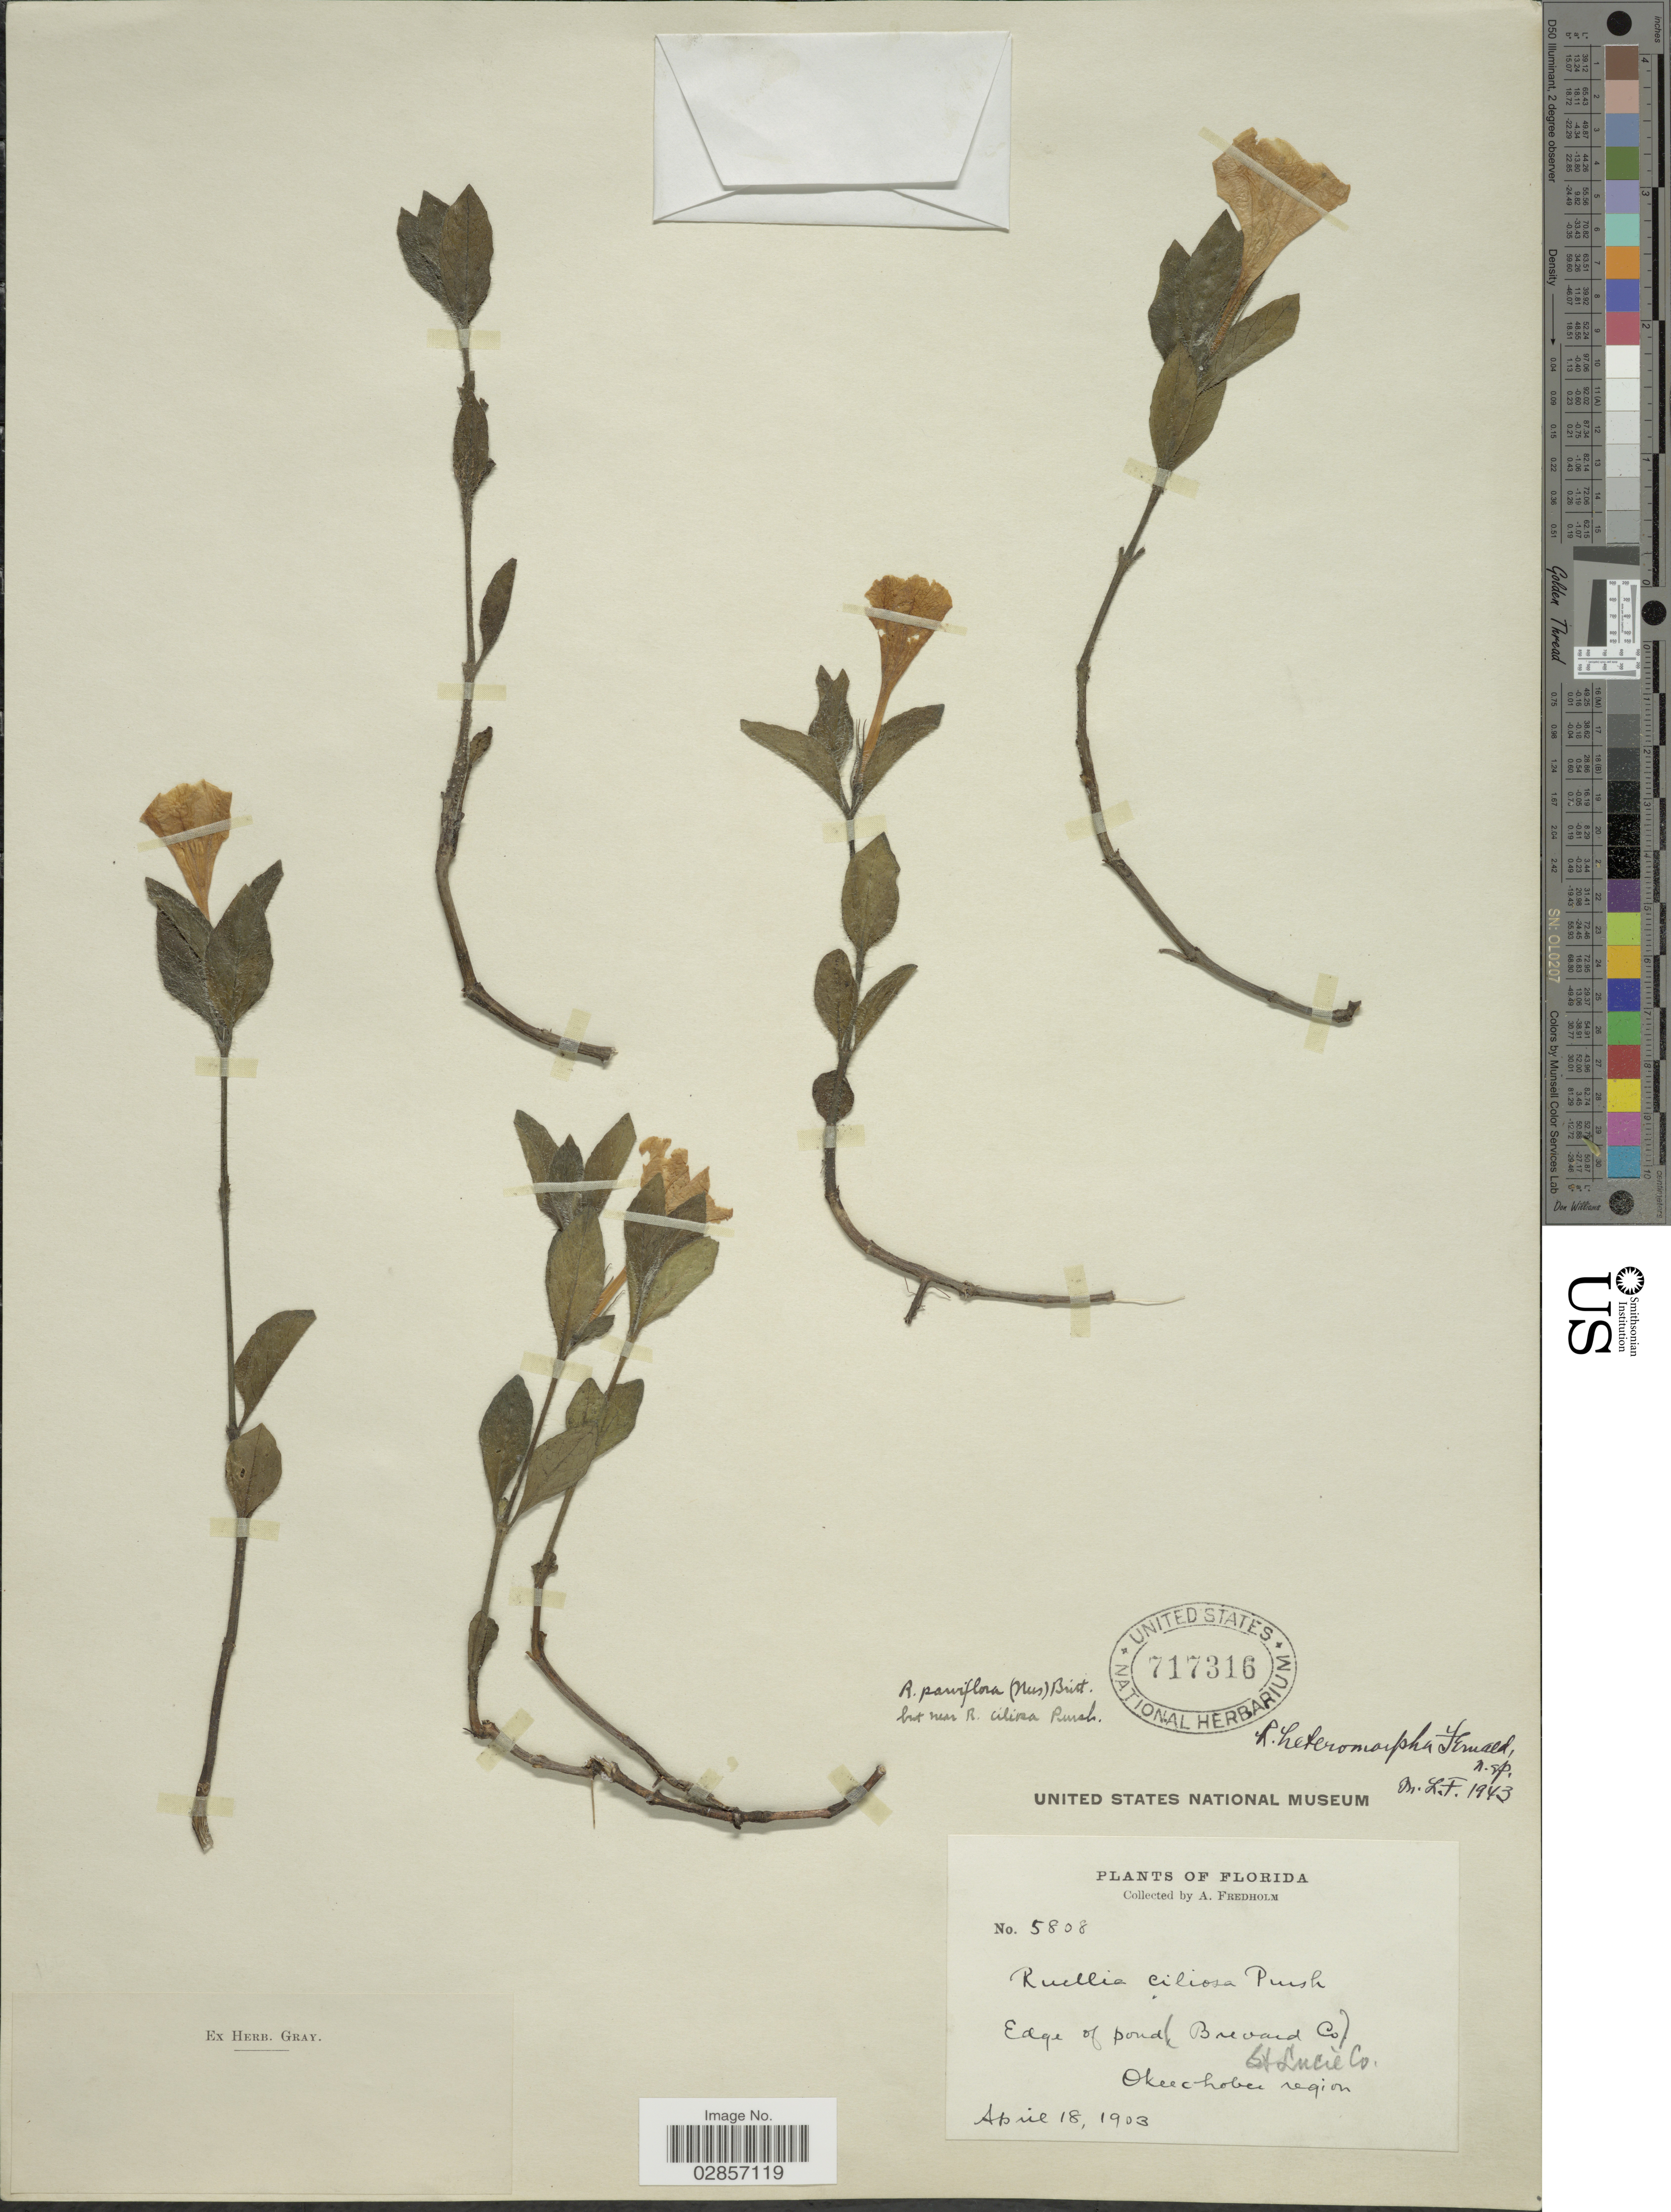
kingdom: Plantae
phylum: Tracheophyta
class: Magnoliopsida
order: Lamiales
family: Acanthaceae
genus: Ruellia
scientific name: Ruellia heteromorpha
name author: Fernald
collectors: A. Fredholm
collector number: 5808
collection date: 1903-04-18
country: United States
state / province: Florida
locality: Edge of pond, (Brevard Co.). St. Lucie Co. Okeechobee region.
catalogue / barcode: US 717316